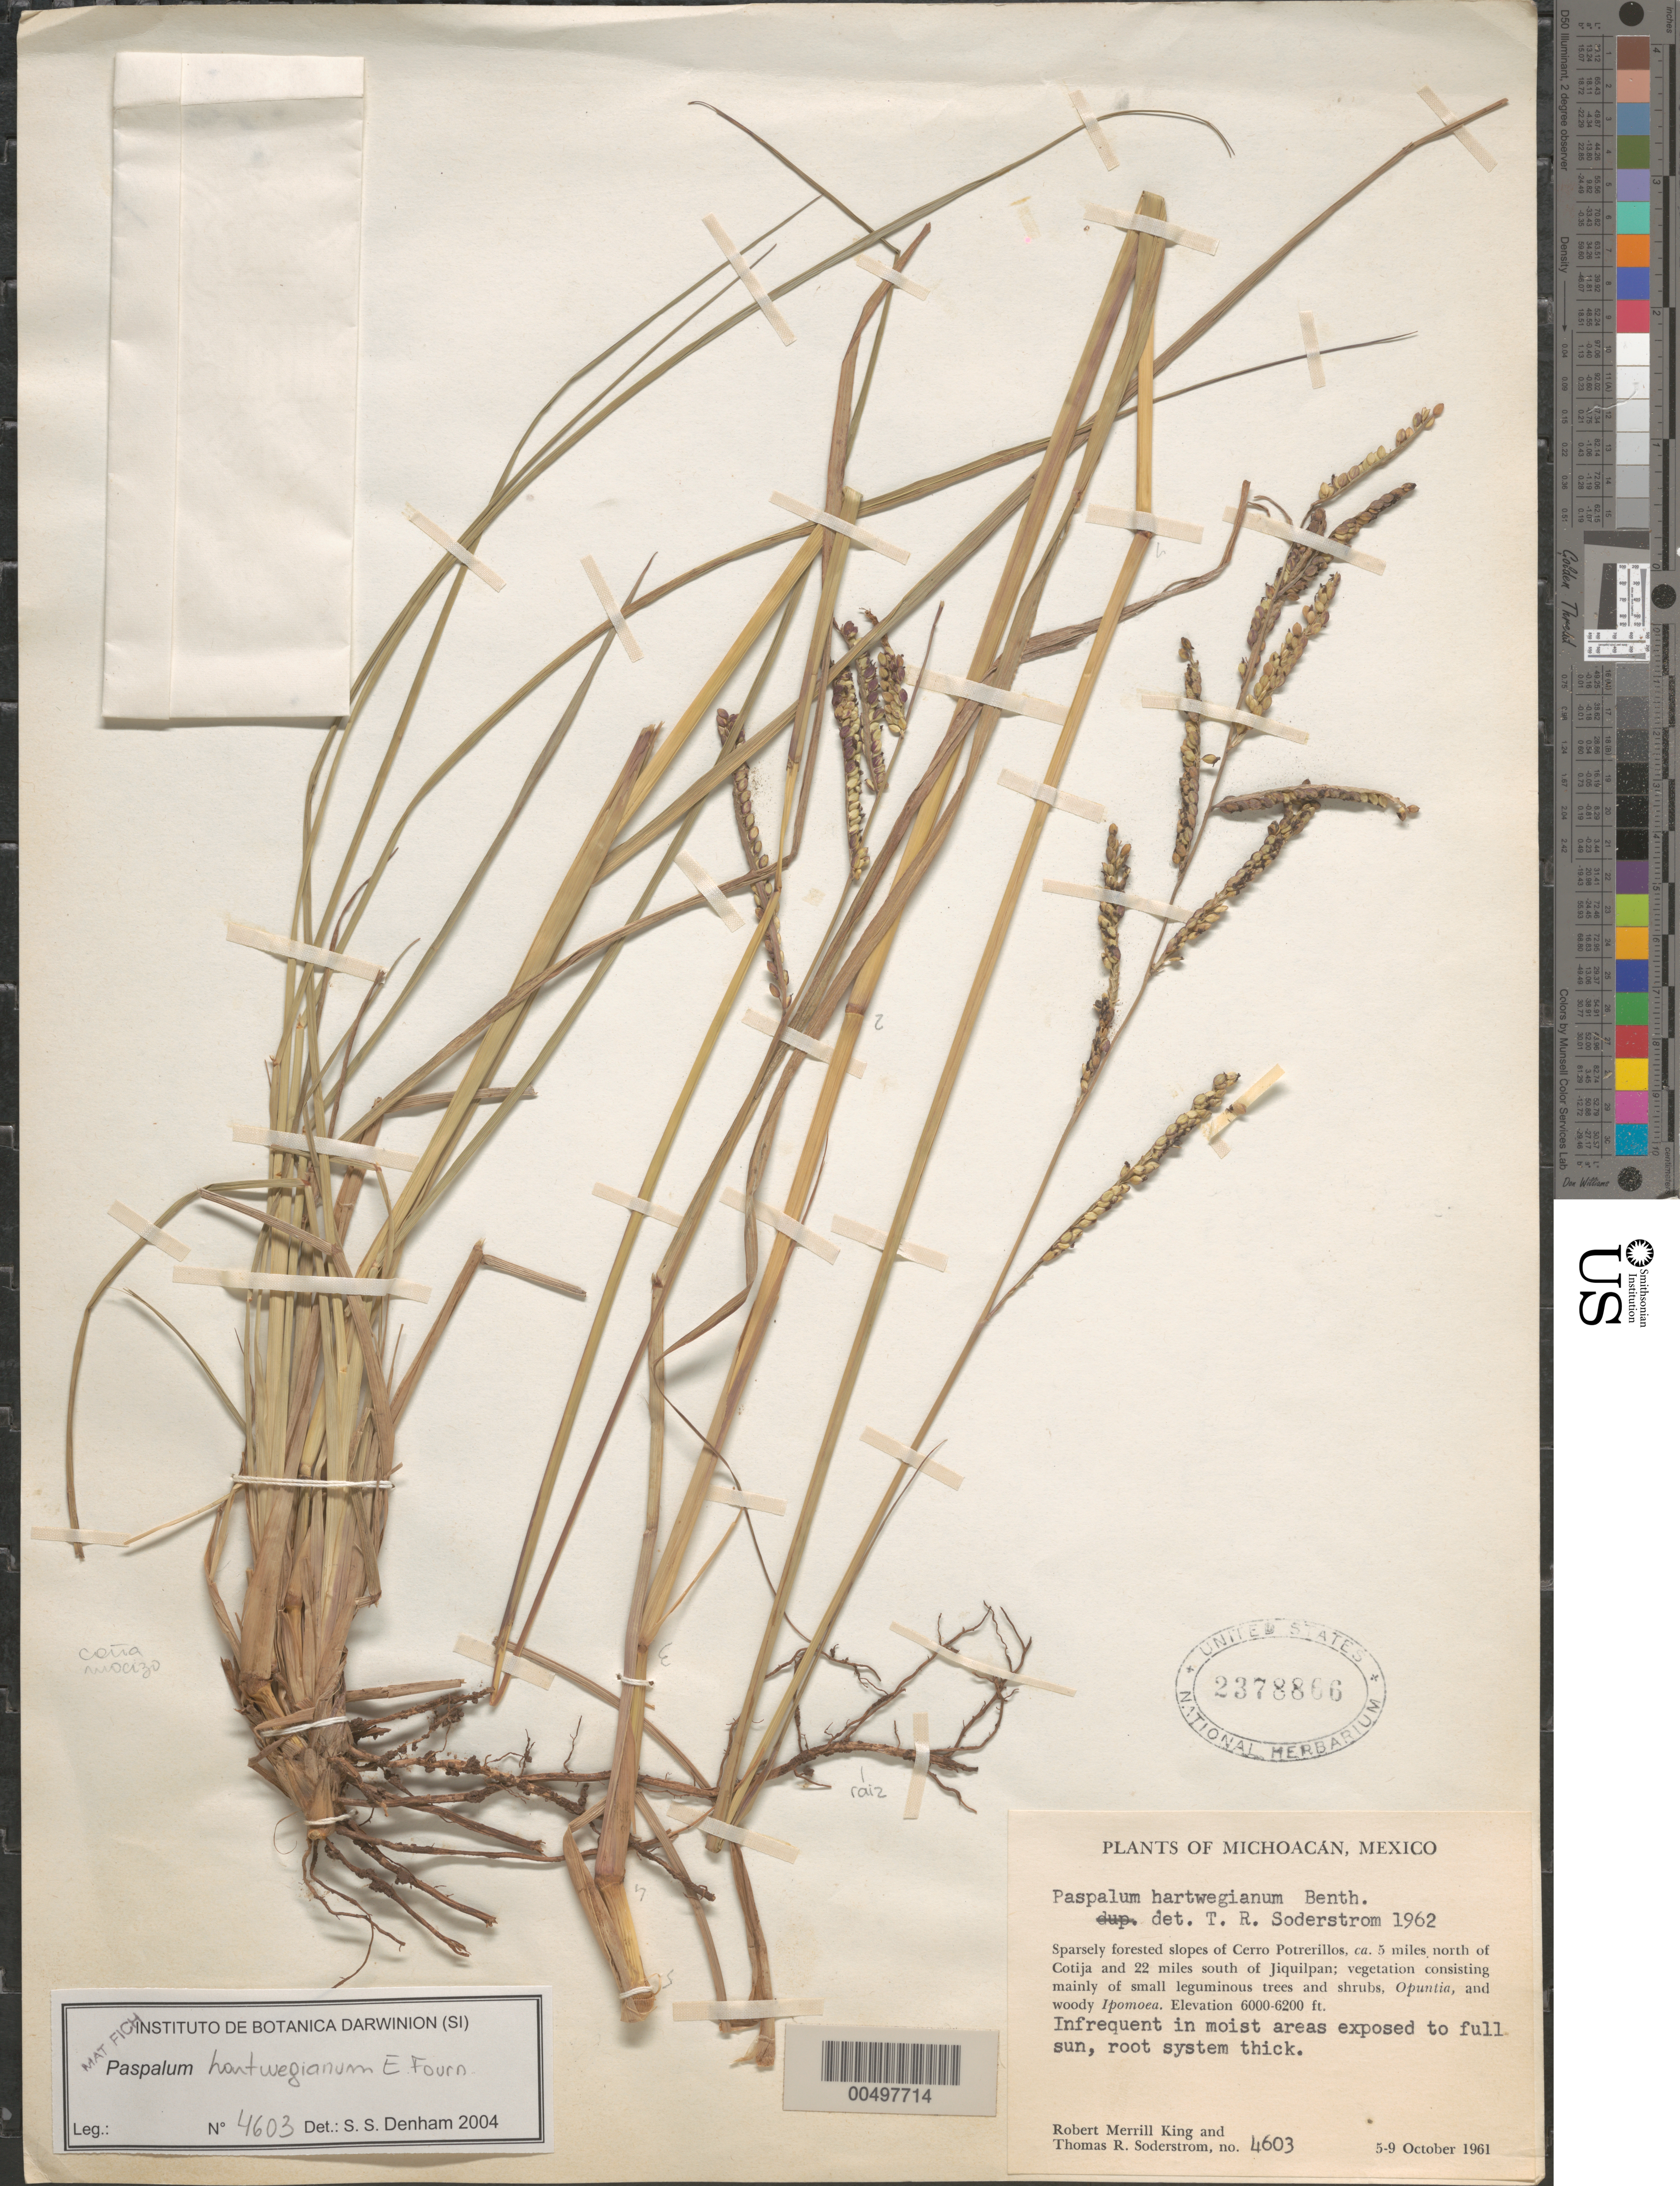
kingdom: Plantae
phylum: Tracheophyta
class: Liliopsida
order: Poales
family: Poaceae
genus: Paspalum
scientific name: Paspalum hartwegianum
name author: E. Fourn.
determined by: Soderstrom, T. R.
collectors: R. M. King & T. R. Soderstrom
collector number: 4603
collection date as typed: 5 Oct 1961 to 9 Oct 1961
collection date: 1961-10-05/1961-10-09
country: Mexico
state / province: Michoacán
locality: Cerro Potrerillos, ca. 5 mi N of Cotija & 22 mi S of Jiquilpan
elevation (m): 1829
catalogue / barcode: US 2378866